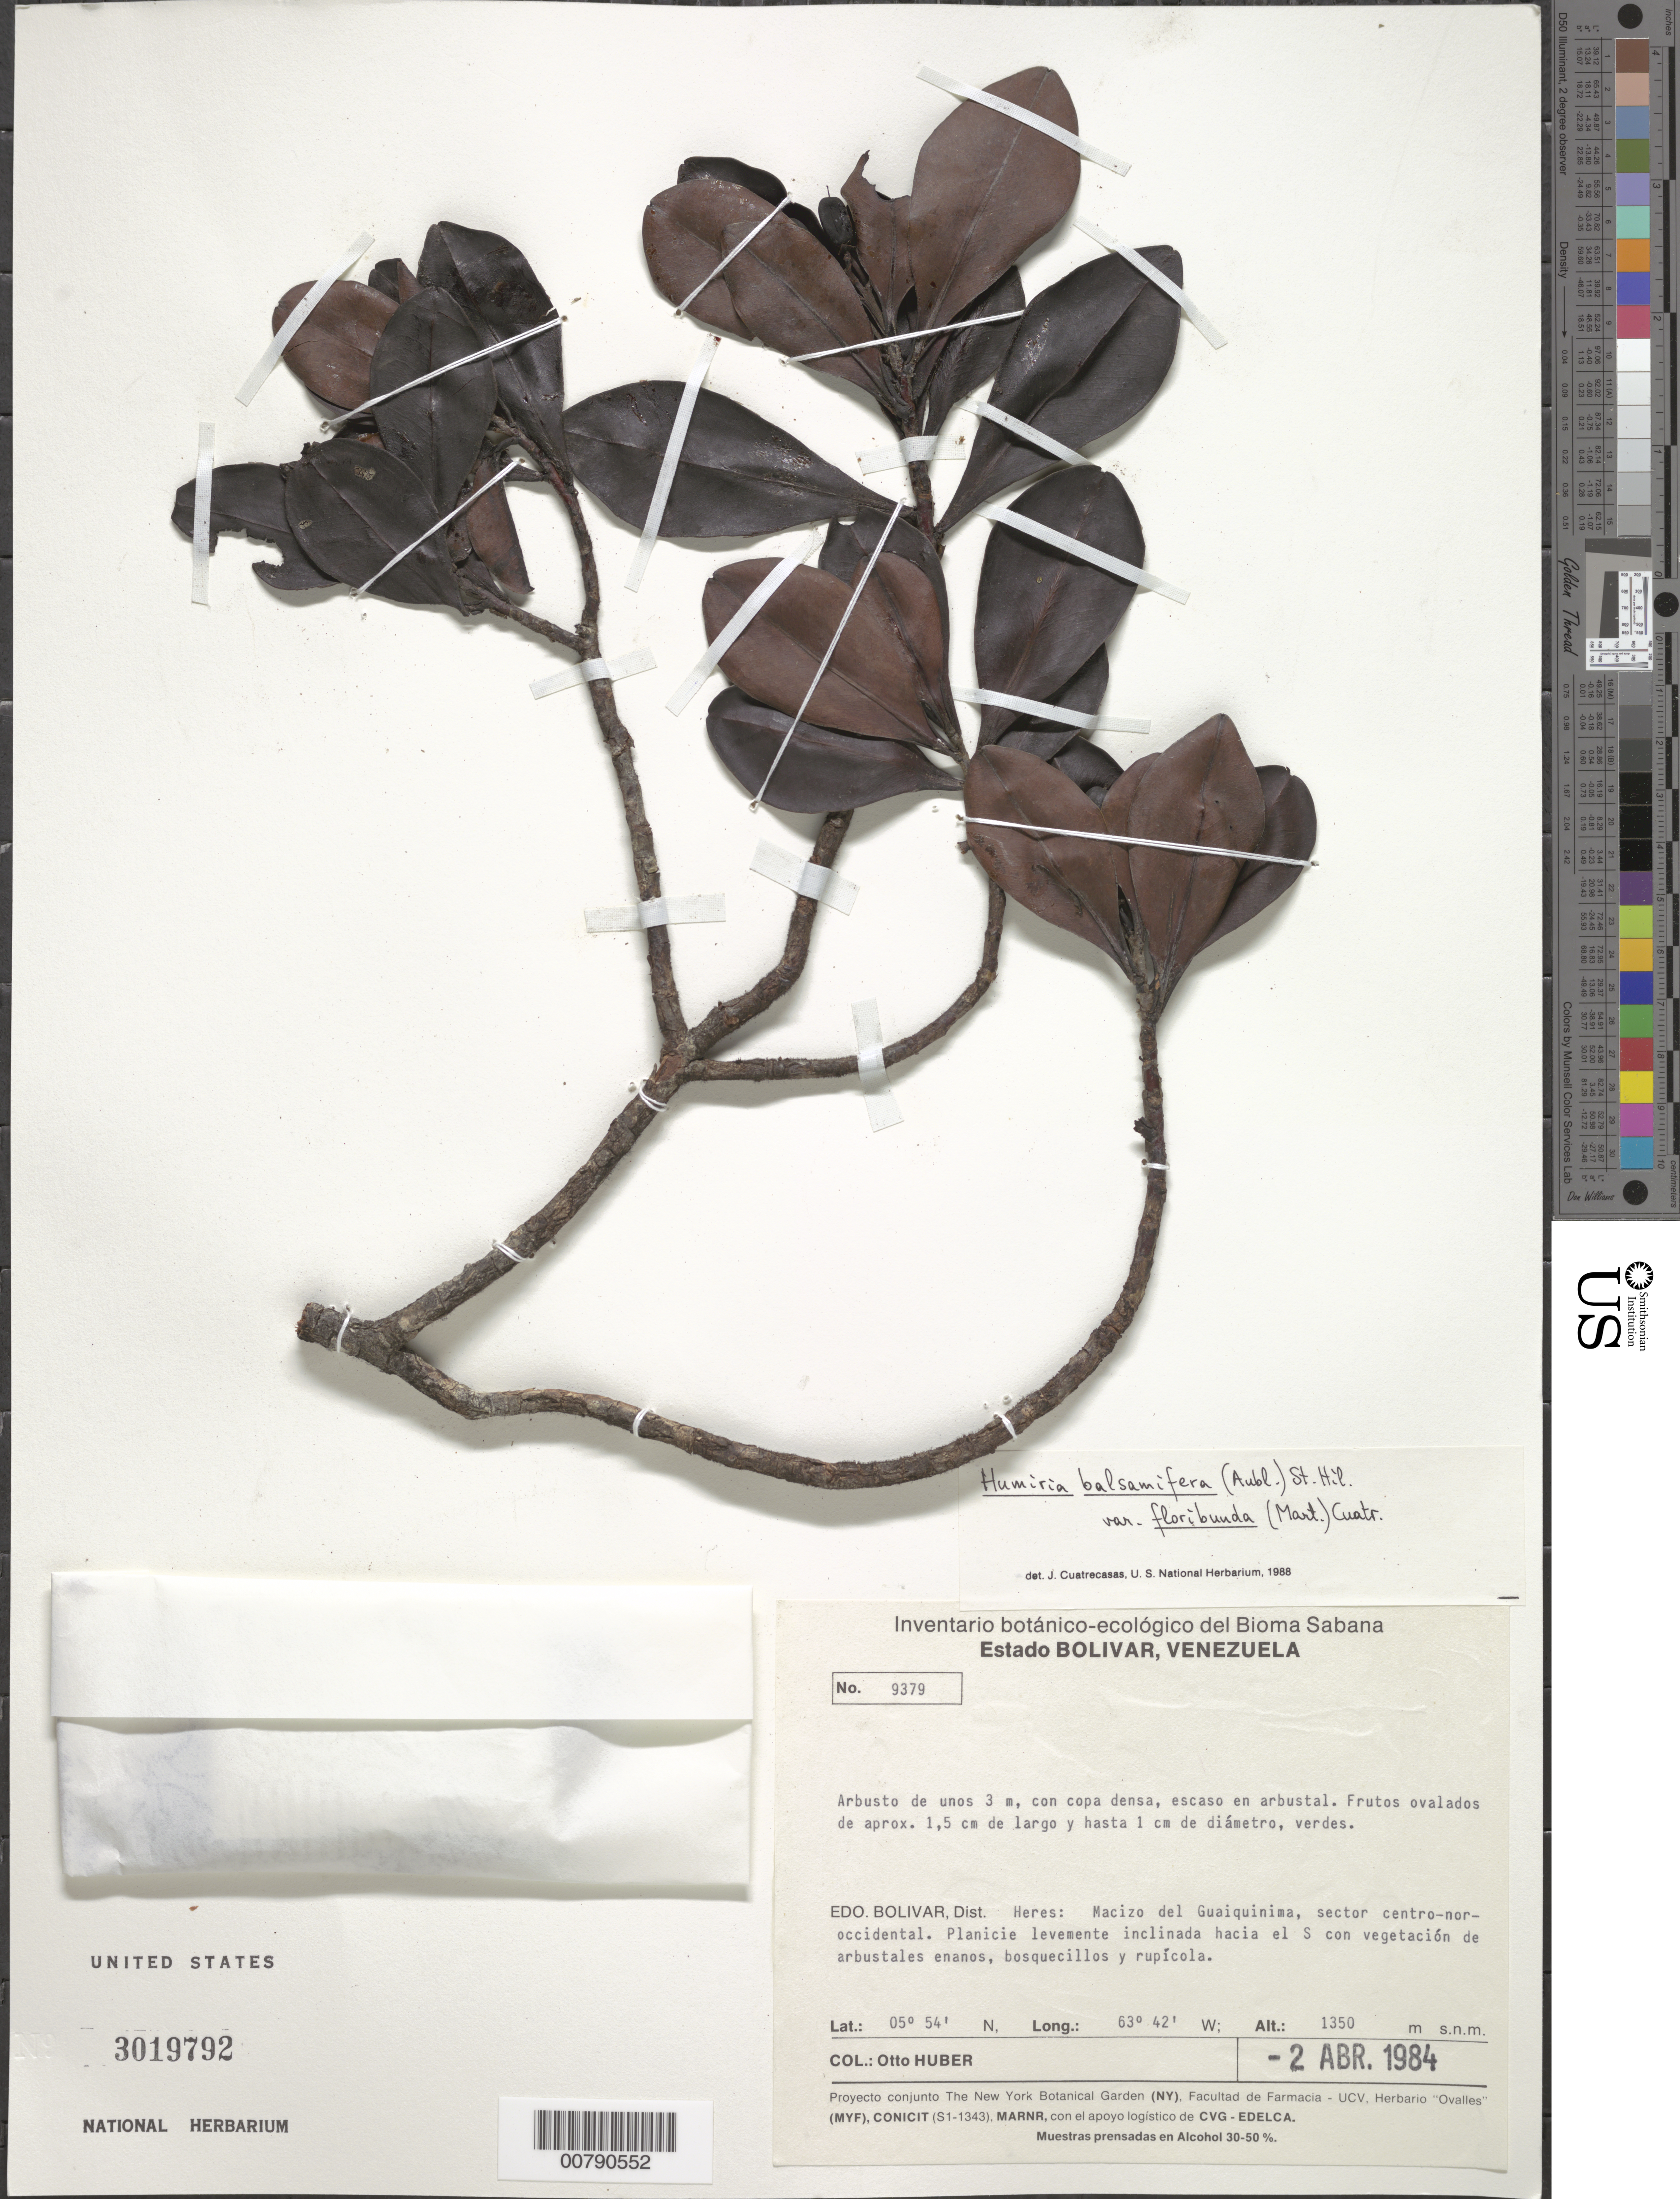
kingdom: Plantae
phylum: Tracheophyta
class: Magnoliopsida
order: Malpighiales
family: Humiriaceae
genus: Humiria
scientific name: Humiria balsamifera var. floribunda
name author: (Mart.) Cuatrec.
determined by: Cuatrecasas, J.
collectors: O. Huber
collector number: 9379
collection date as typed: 2-Apr-84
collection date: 1984-04-02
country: Venezuela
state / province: Bolívar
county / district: Heres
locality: Macizo del Guaiquinima, sector centro-noroccidental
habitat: Arbustal. Planicie levemente inclinada hacia el S con vegetación de arbustales enanos, bosquecillos y rupícola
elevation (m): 1350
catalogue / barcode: US 3019792